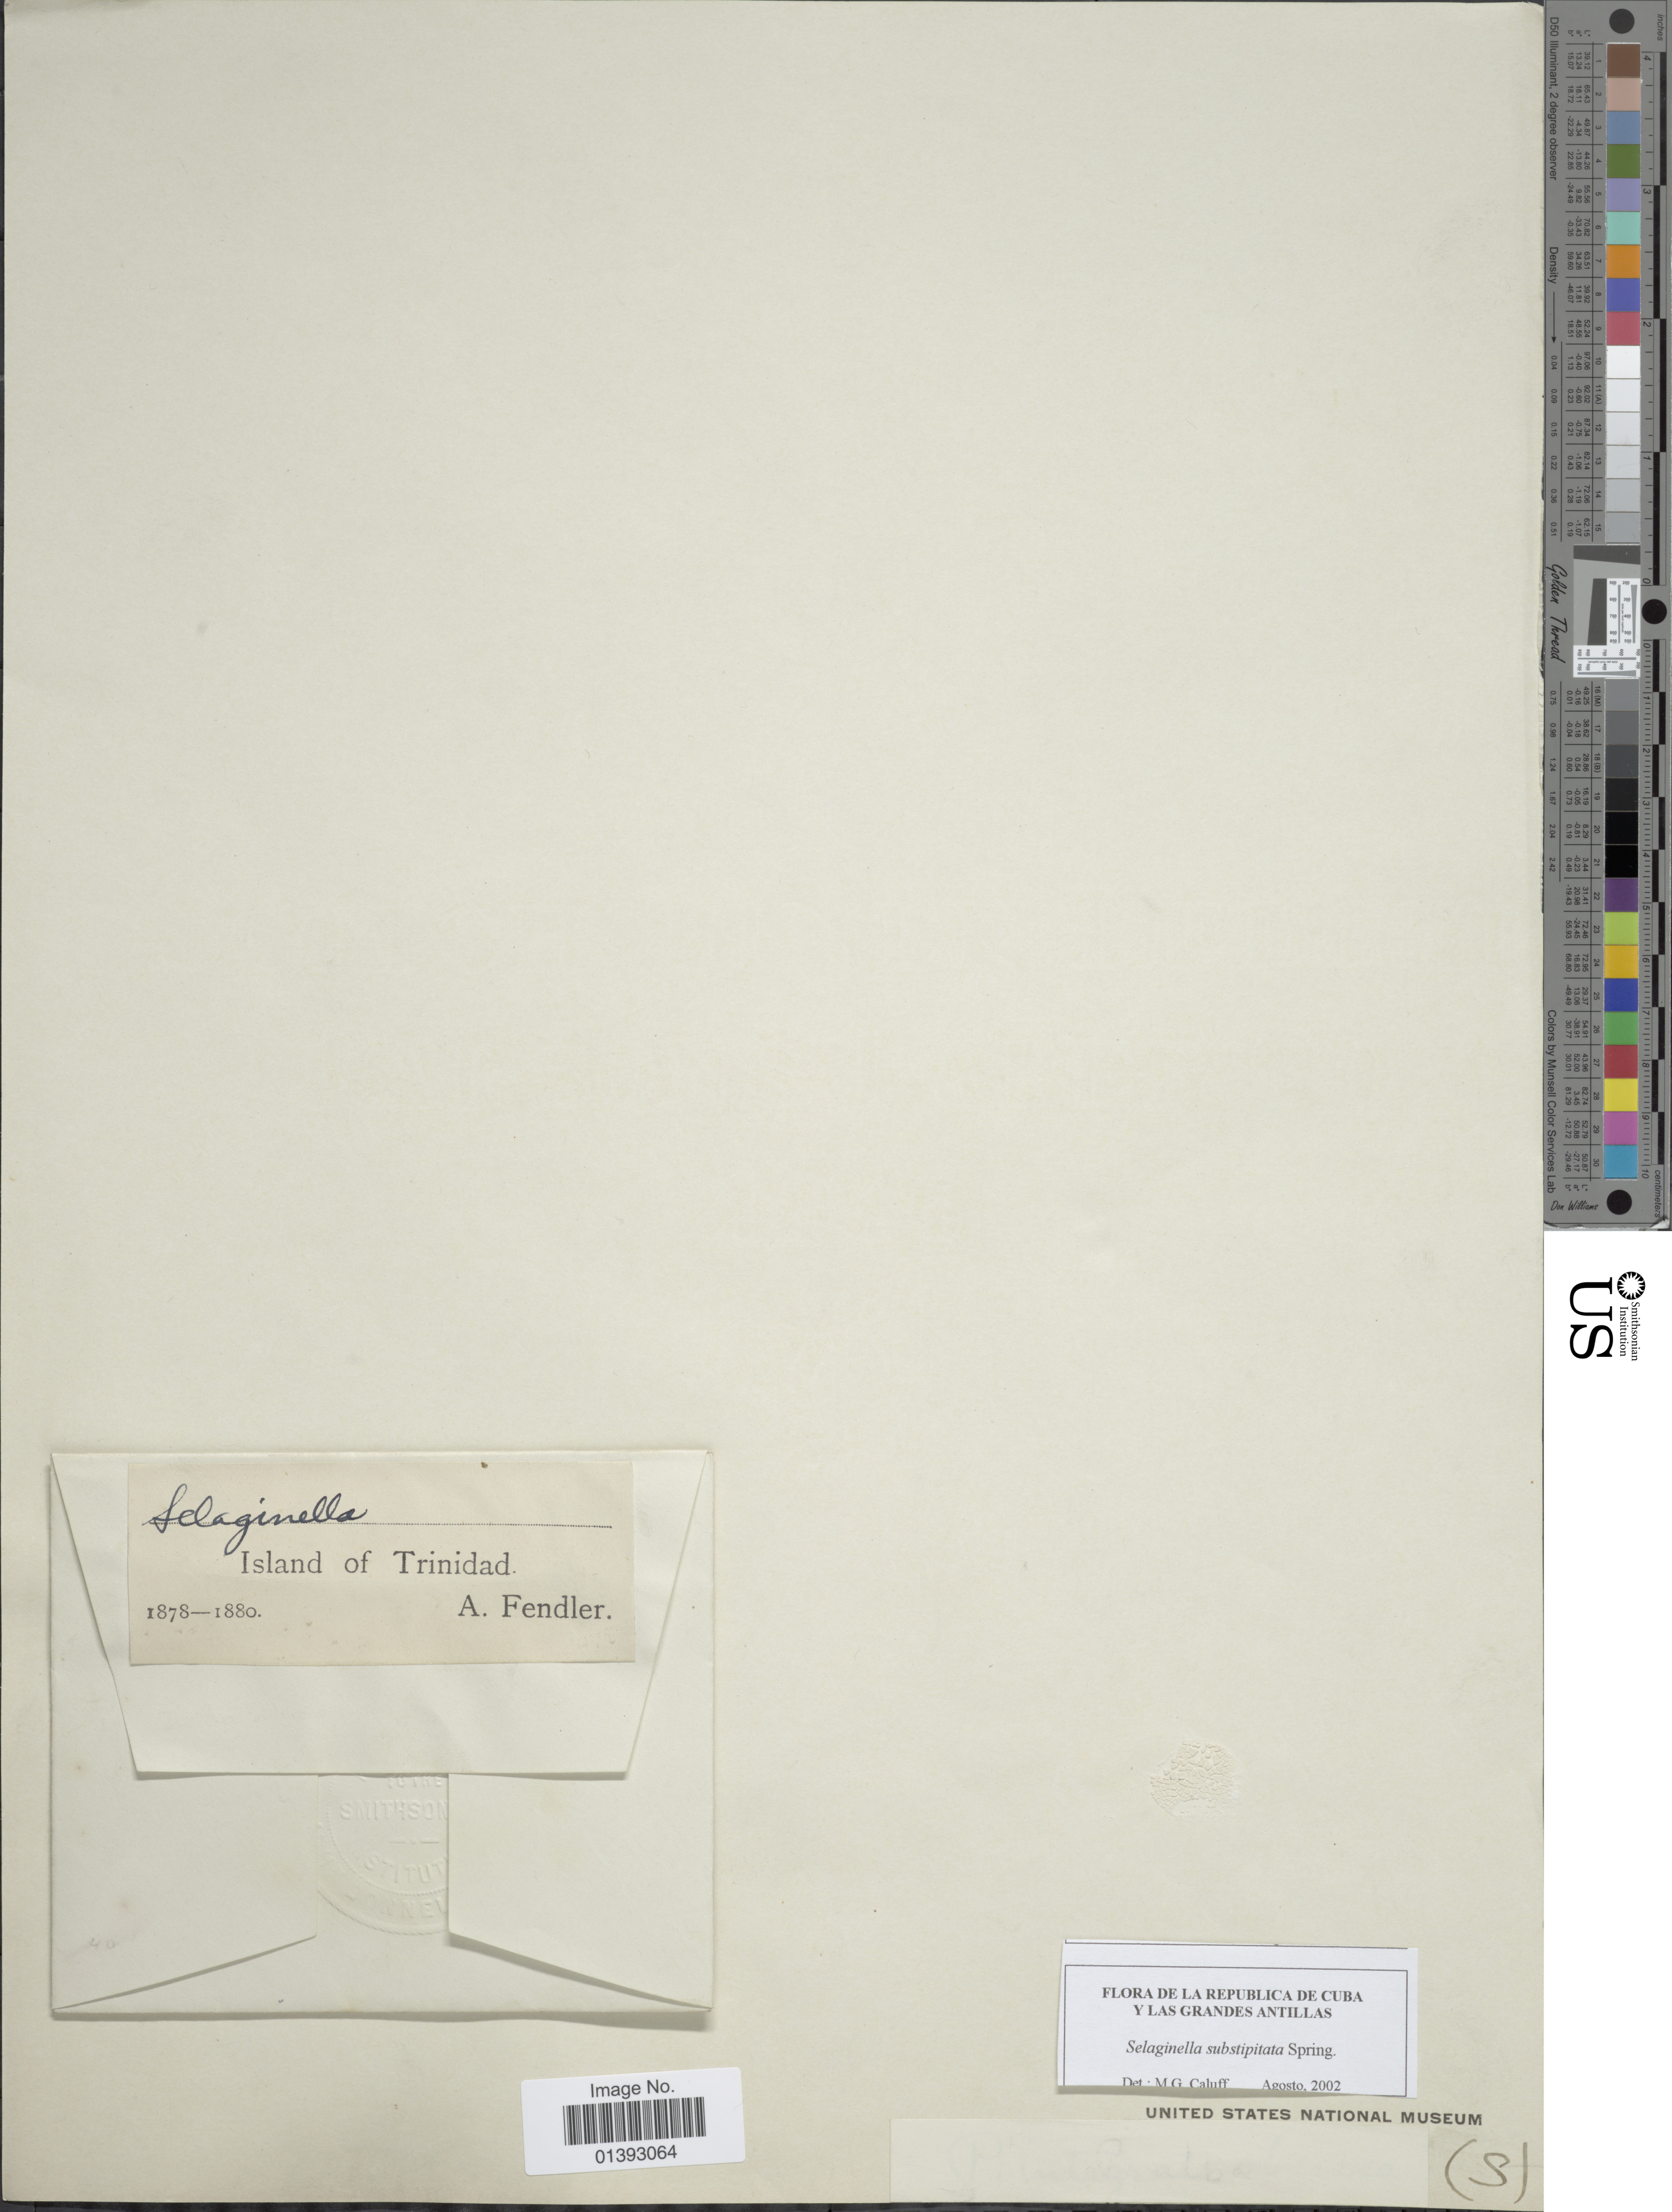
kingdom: Plantae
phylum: Tracheophyta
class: Lycopodiopsida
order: Selaginellales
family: Selaginellaceae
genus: Selaginella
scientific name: Selaginella substipitata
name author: Spring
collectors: A. Fendler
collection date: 1878/1880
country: Trinidad and Tobago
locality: Island of Trinidad